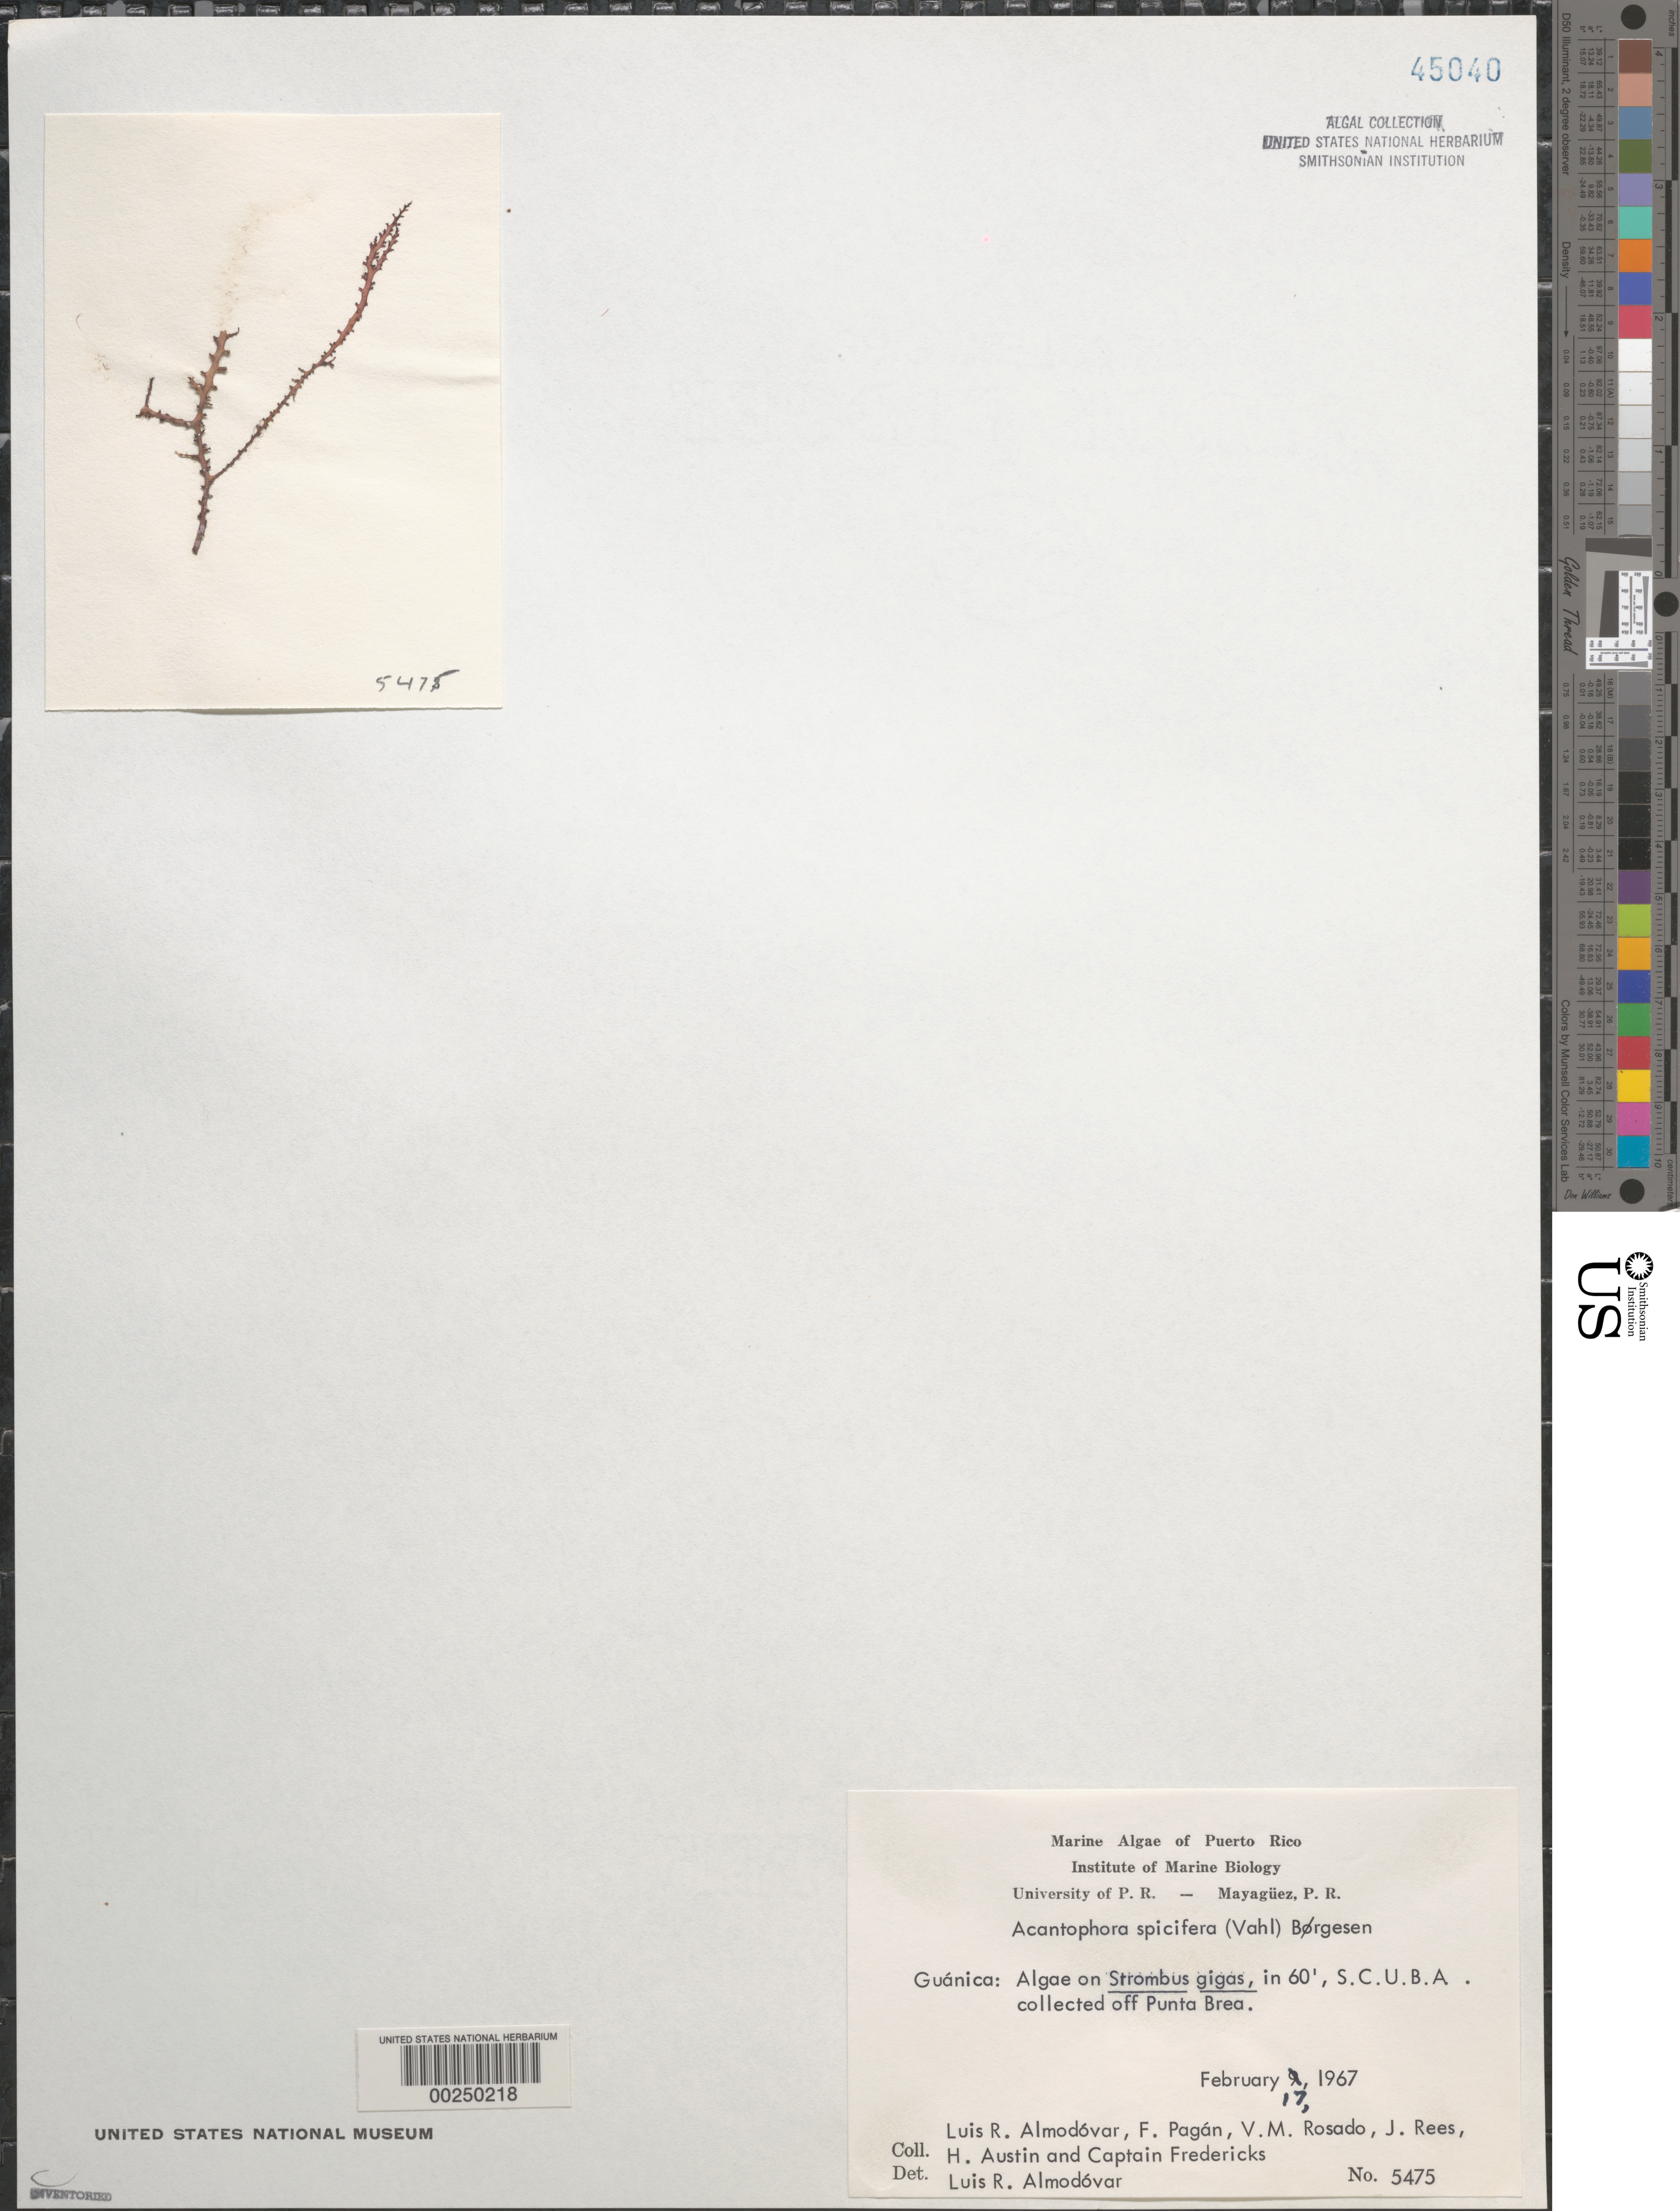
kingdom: Plantae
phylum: Rhodophyta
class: Florideophyceae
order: Ceramiales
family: Rhodomelaceae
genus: Acanthophora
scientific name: Acanthophora spicifera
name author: (Vahl) Børgesen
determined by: Almodovar, L. R.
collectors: L. Almodovar, F. Pagan, V. Rosado, J. Rees, H. Austin & C. Fredericks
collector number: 5475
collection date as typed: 17 Feb 1967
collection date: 1967-02-17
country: Puerto Rico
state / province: Guanica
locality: Off Punta Brea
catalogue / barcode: US 45040